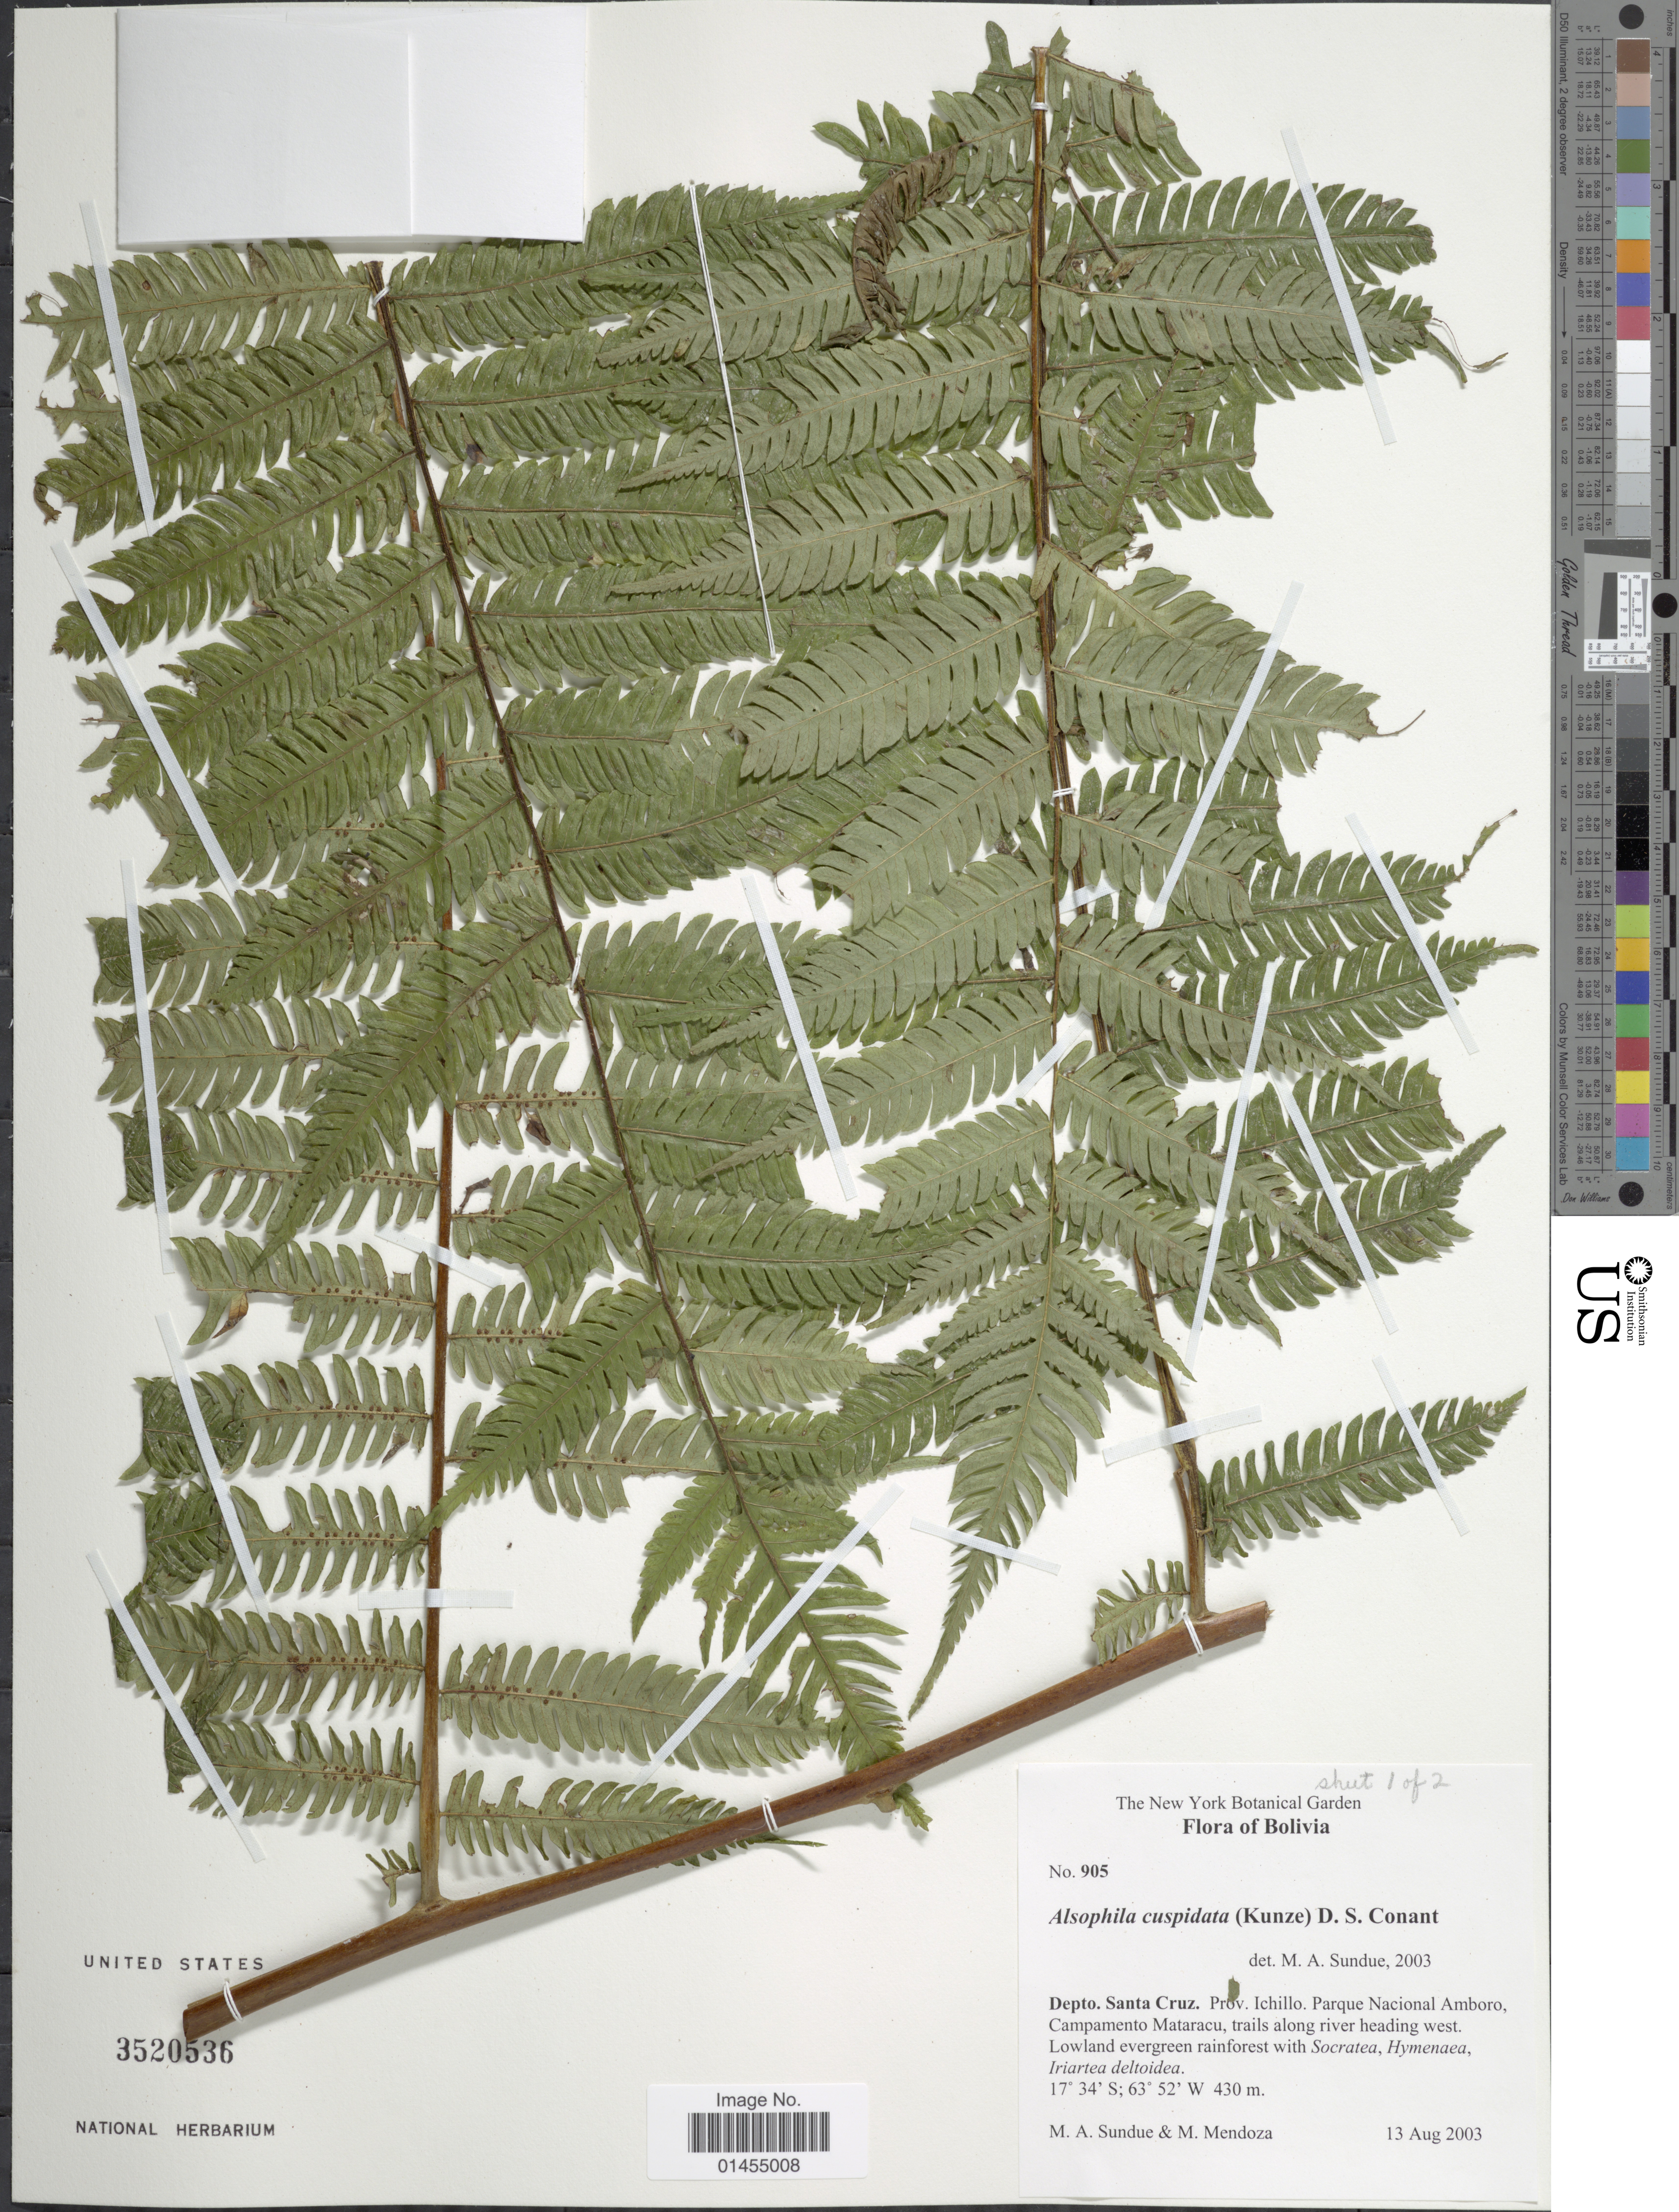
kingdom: Plantae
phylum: Tracheophyta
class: Polypodiopsida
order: Cyatheales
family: Cyatheaceae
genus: Alsophila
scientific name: Alsophila cuspidata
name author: (Kunze) D.S. Conant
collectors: M. Sundue & M. Mendoza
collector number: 905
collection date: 2003-08-13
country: Bolivia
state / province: Santa Cruz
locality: Prov. Ichillo. Parque Nacional Amboro, Campamento Mataracu, trails along river heading west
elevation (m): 430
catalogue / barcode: US 3520536